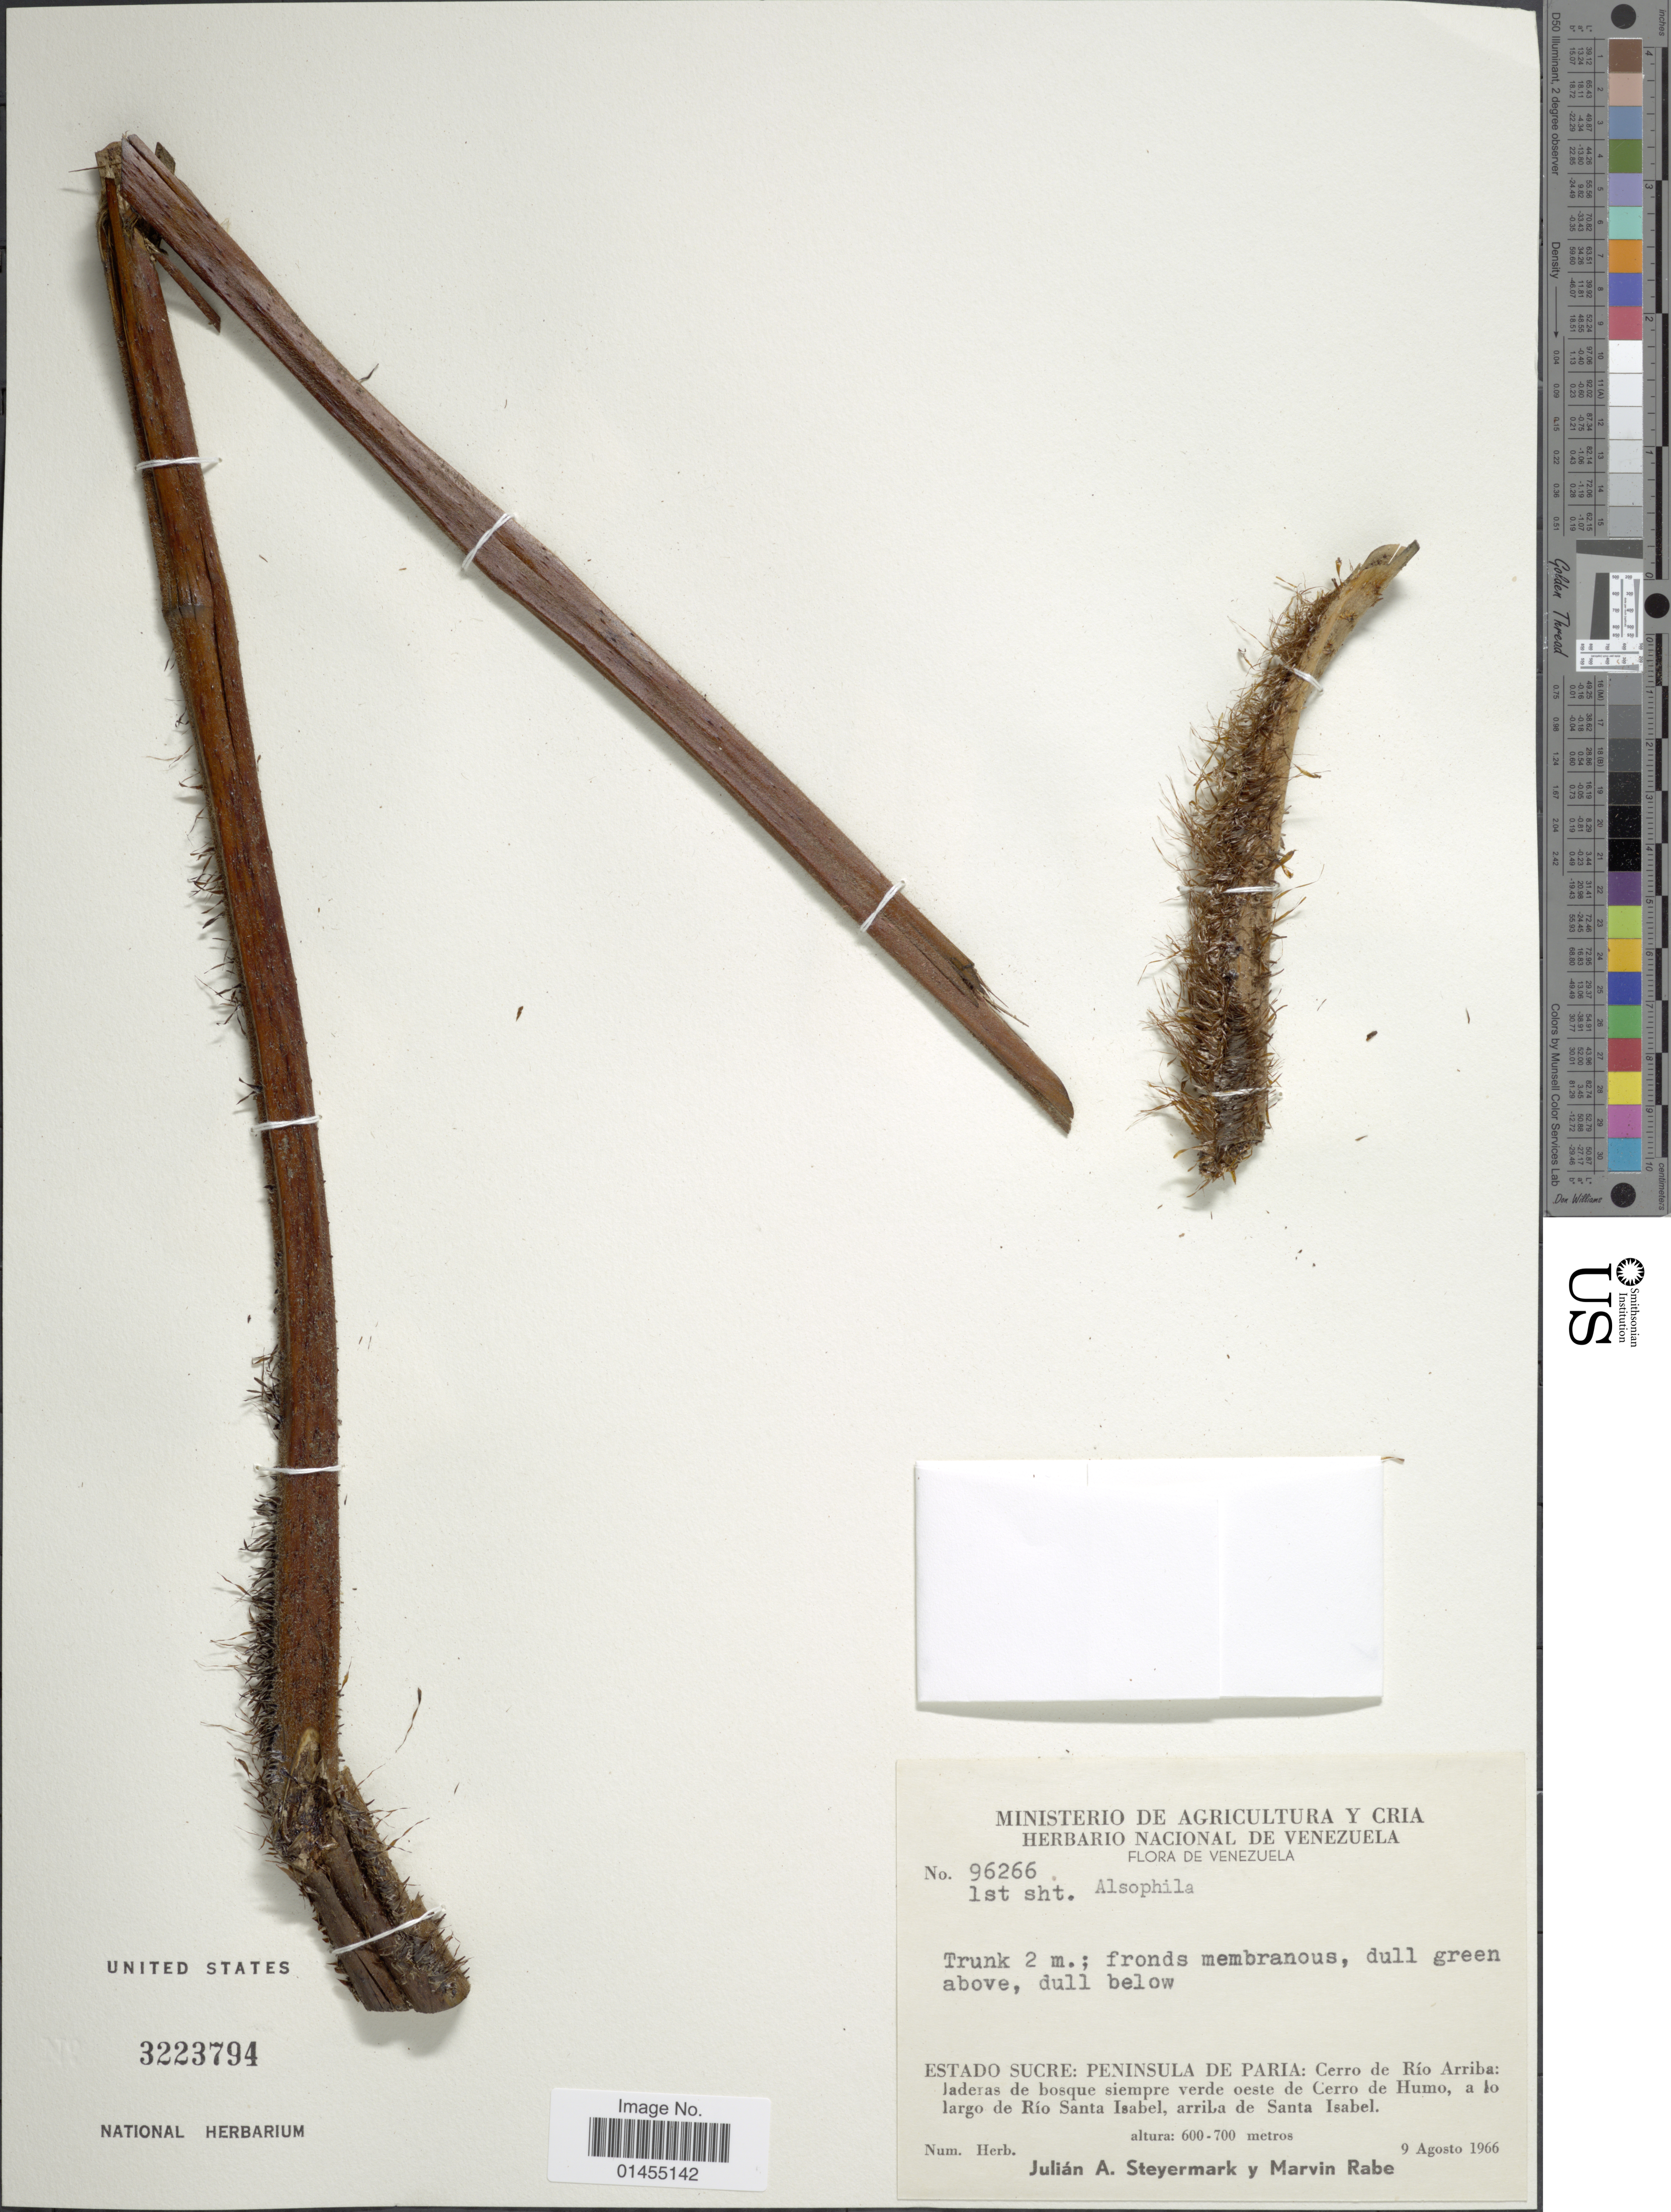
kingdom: Plantae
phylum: Tracheophyta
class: Polypodiopsida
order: Cyatheales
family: Cyatheaceae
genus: Alsophila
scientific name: Alsophila sp.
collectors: J. Steyermark & M. Rabe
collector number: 96266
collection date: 1966-08-09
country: Venezuela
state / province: Sucre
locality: Flora de Venezuela, estado Sucre Peninsula de Paria; Cerro de Rio Arriba; Jaderas de bosque siempre verde oeste de Cerro de Humo, a lo largo de Rio Santa Isabel, aribba de Santa Isabel.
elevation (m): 600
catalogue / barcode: US 3223794